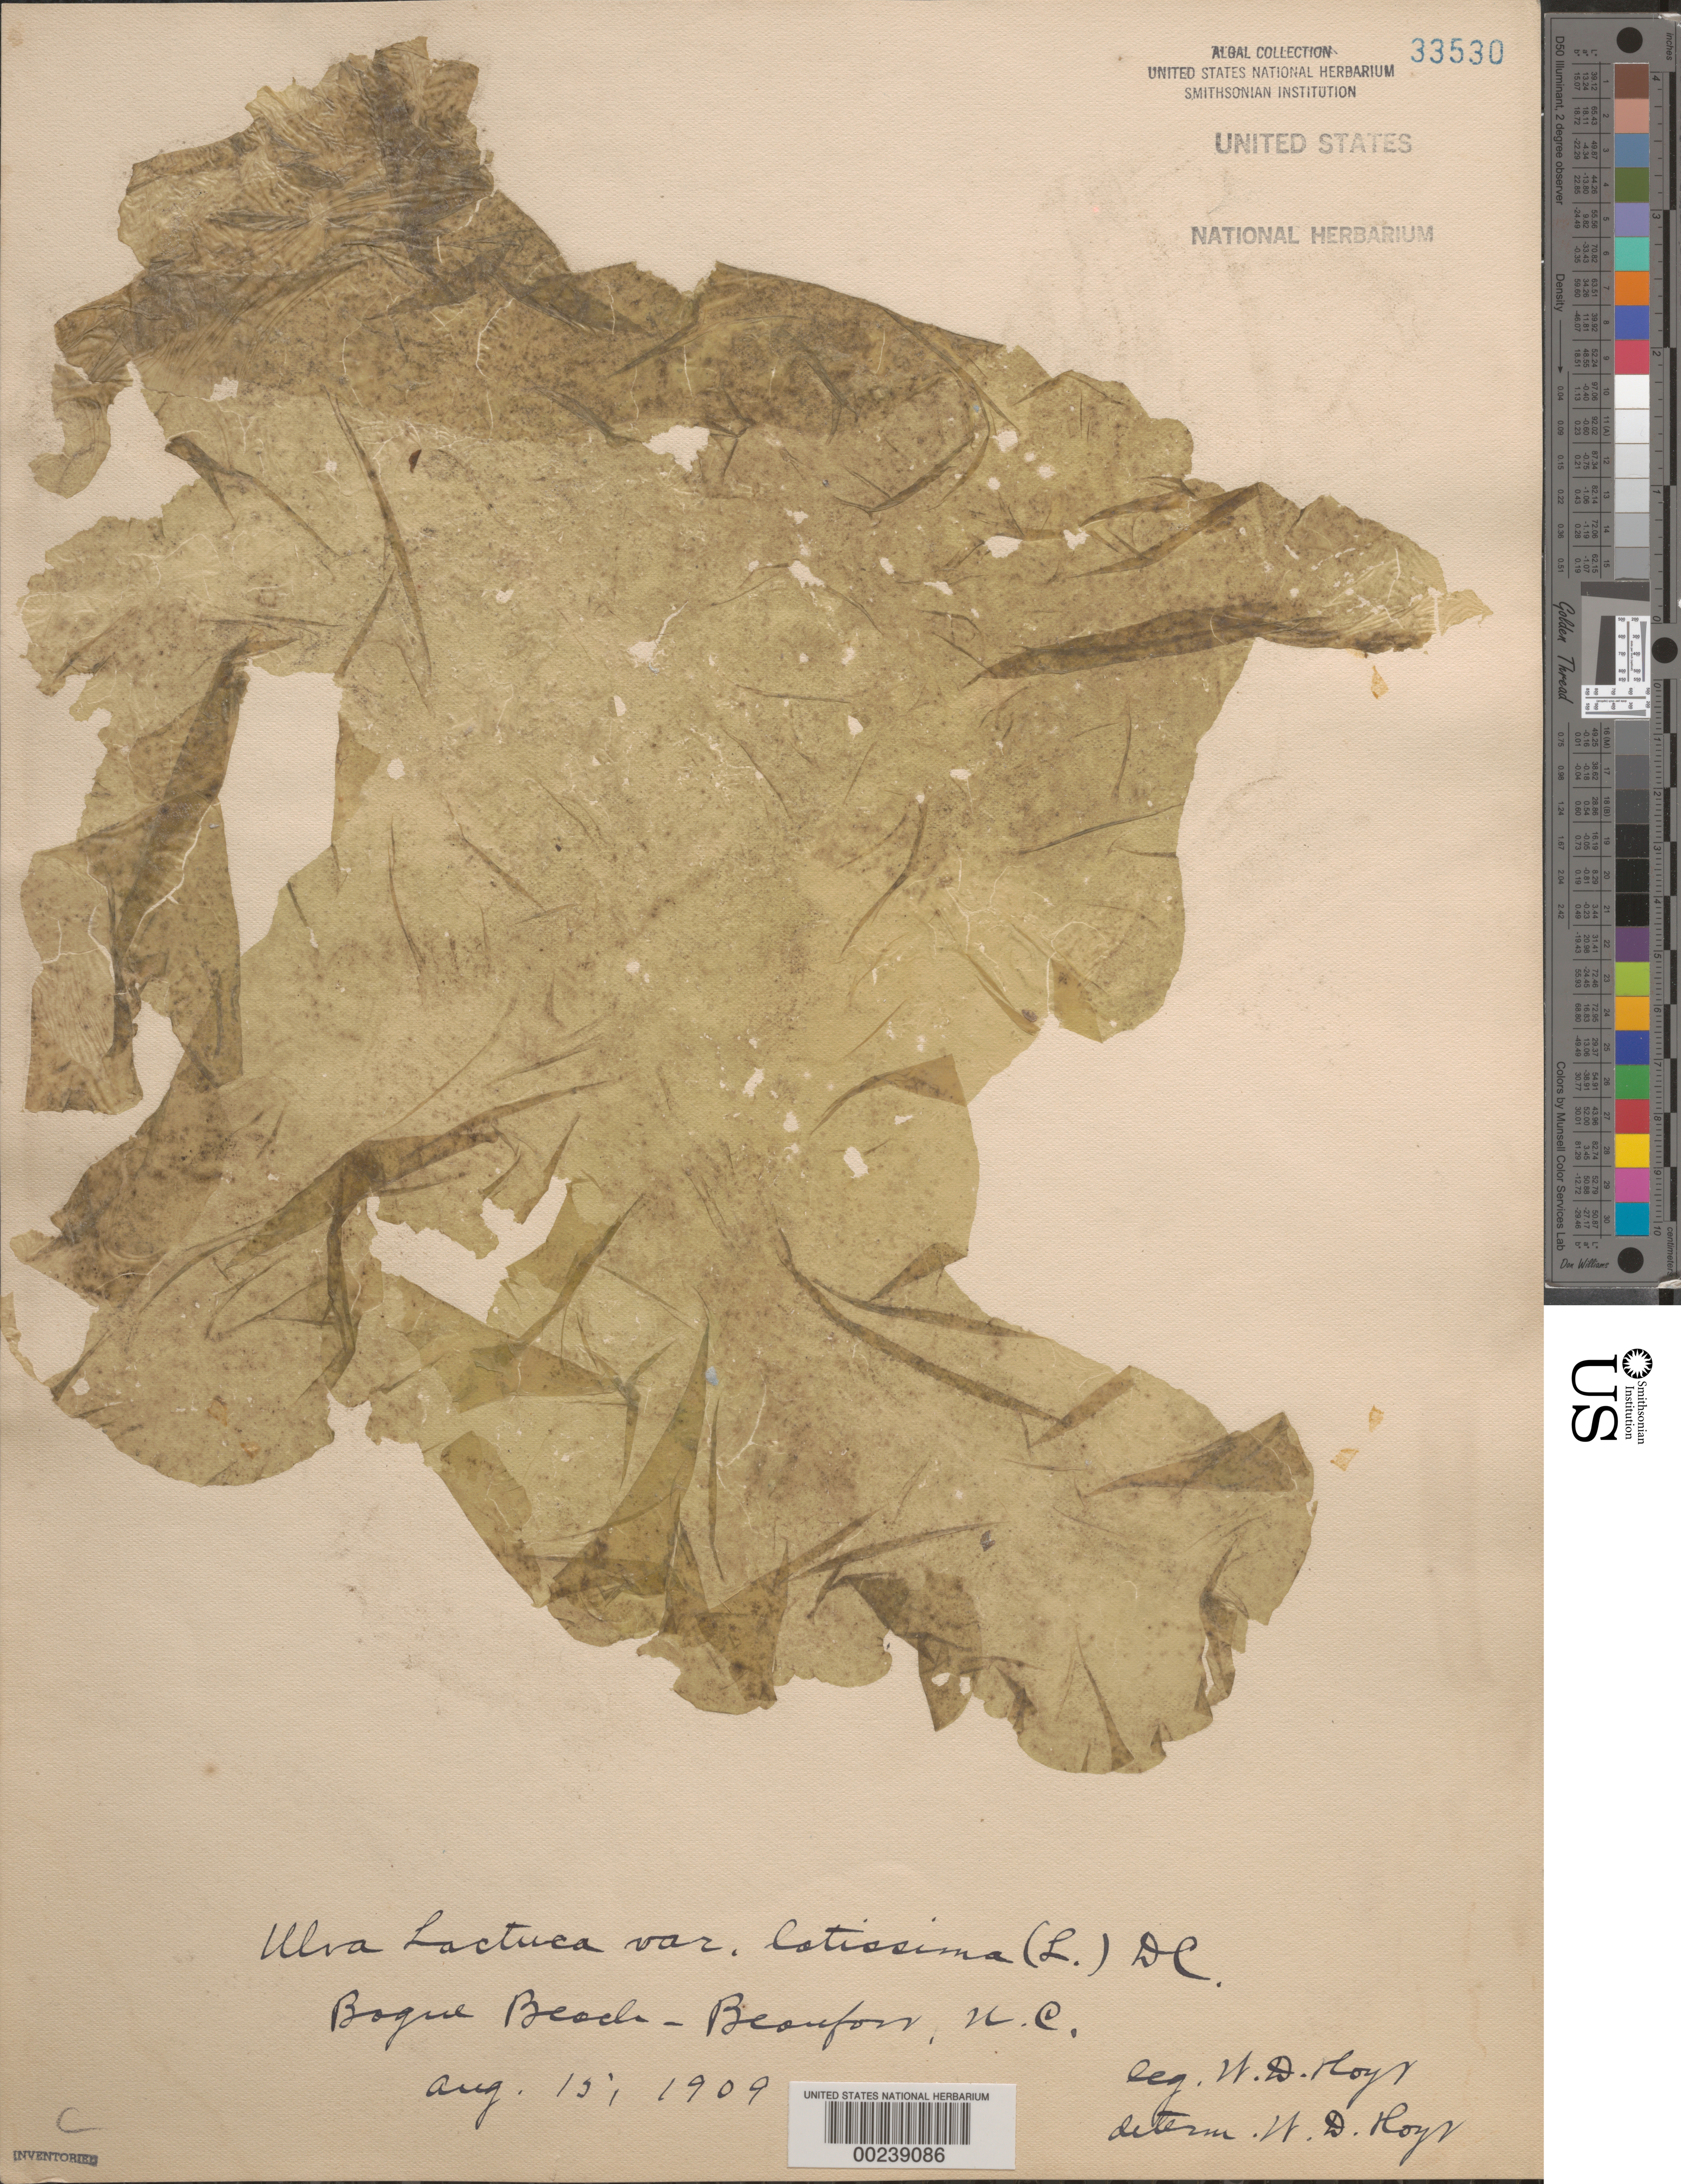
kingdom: Plantae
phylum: Chlorophyta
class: Ulvophyceae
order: Ulvales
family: Ulvaceae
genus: Ulva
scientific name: Ulva lactuca var. latissima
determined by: Hoyt, W. D.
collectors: W. D. Hoyt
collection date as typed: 15 Aug 1909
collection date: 1909-08-15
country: United States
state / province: North Carolina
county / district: Carteret County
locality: Beaufort, Bogue Beach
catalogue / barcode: US 33530